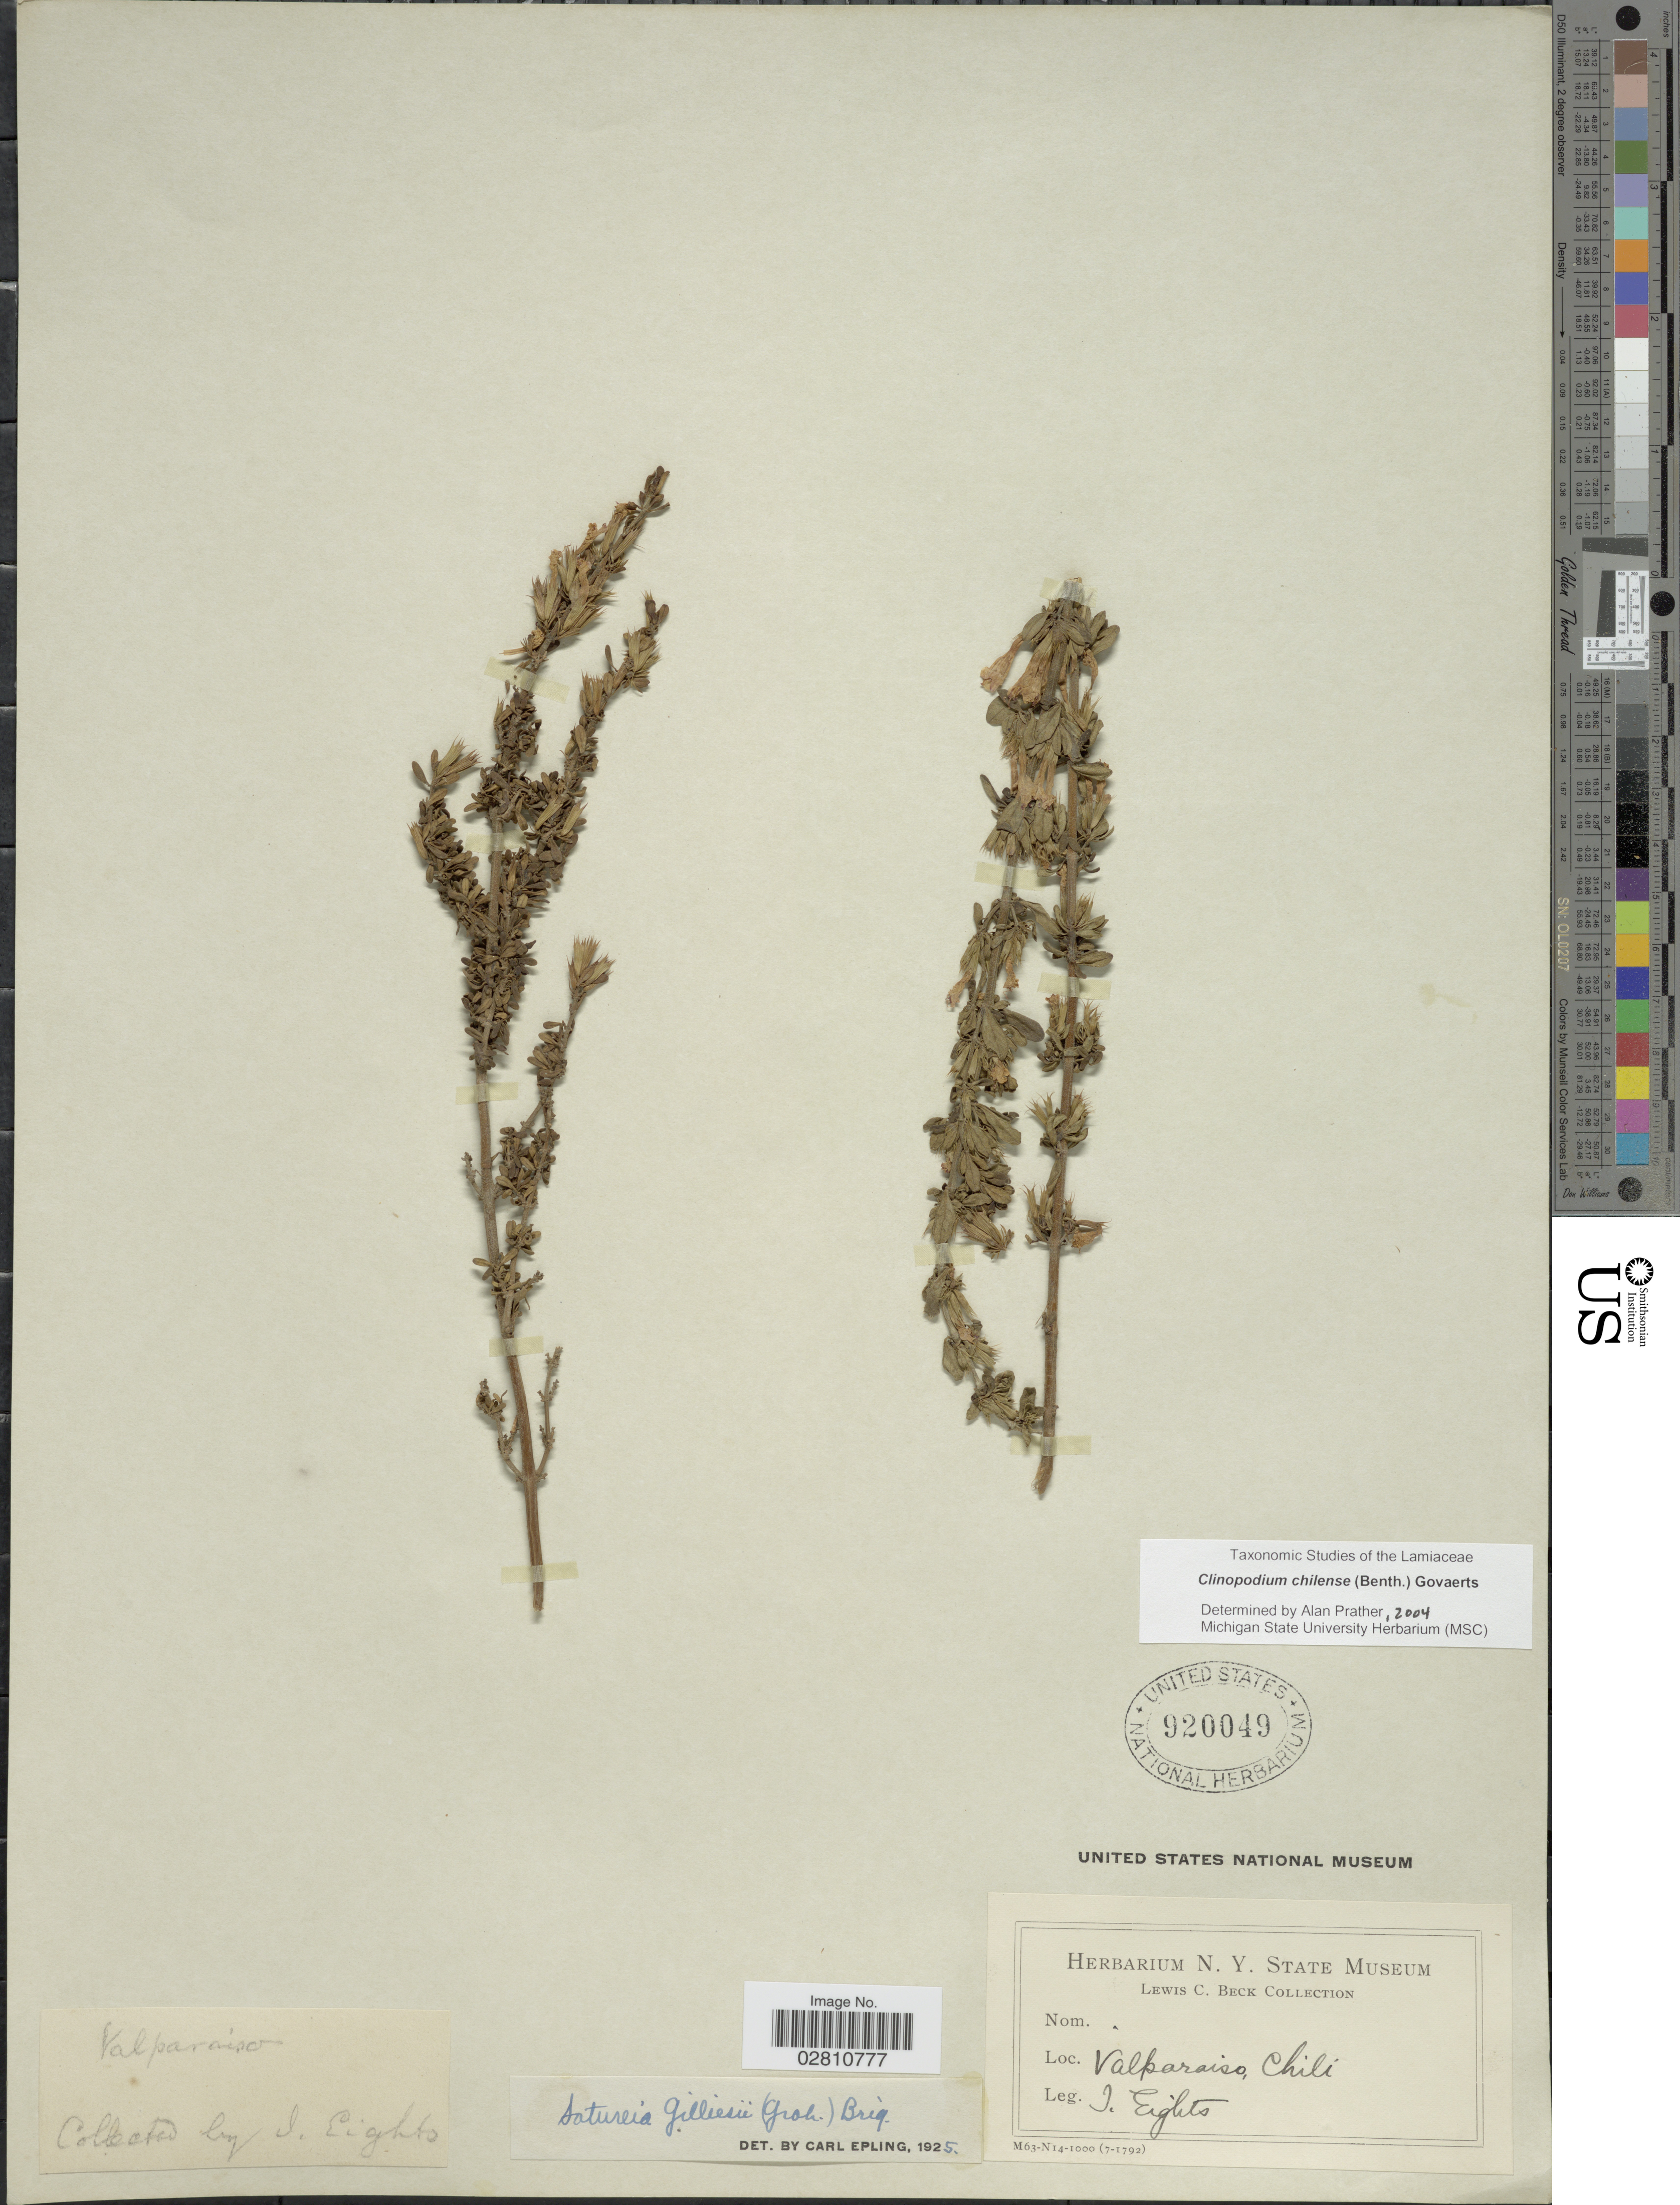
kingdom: Plantae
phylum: Tracheophyta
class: Magnoliopsida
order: Lamiales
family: Lamiaceae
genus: Clinopodium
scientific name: Clinopodium chilense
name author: (Benth.) Govaerts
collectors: J. Eights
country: Chile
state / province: Valparaíso (V)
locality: Valparaiso.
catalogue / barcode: US 920049